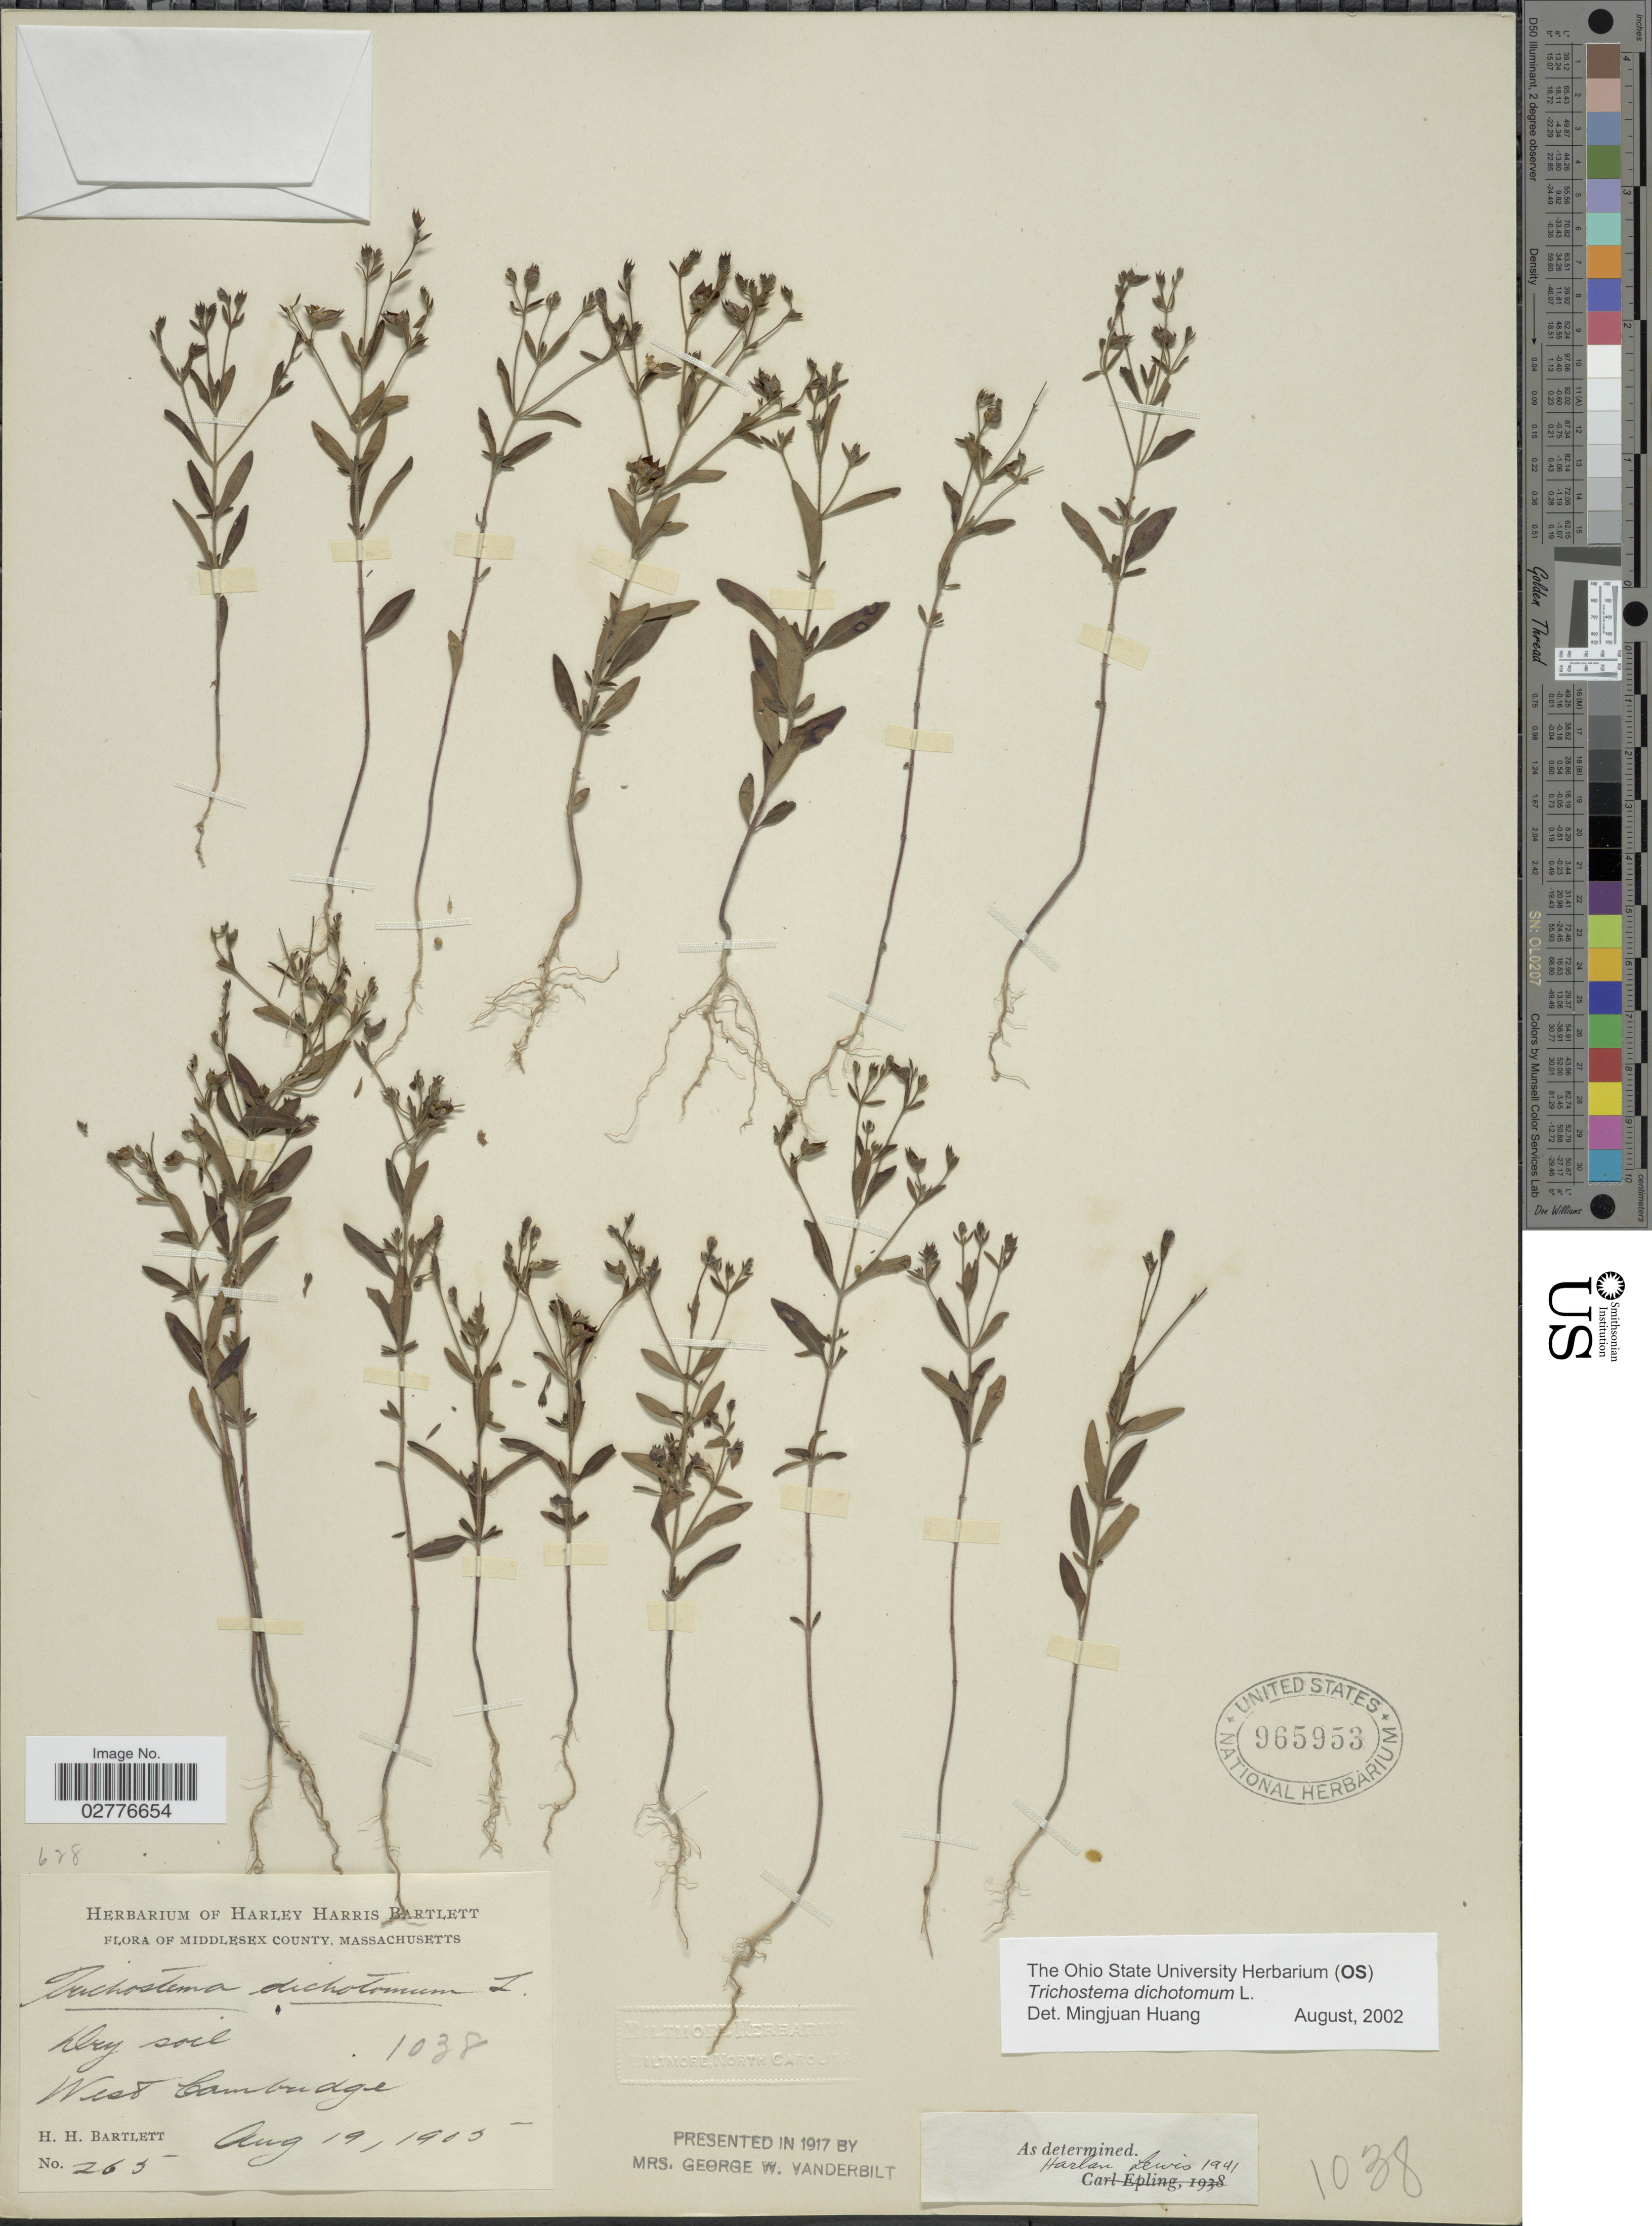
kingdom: Plantae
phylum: Tracheophyta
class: Magnoliopsida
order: Lamiales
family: Lamiaceae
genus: Trichostema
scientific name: Trichostema dichotomum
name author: L.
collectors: H. H. Bartlett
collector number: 265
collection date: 1905-08-19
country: United States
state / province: Massachusetts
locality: Middlesex County. West Cambridge.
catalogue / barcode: US 965953